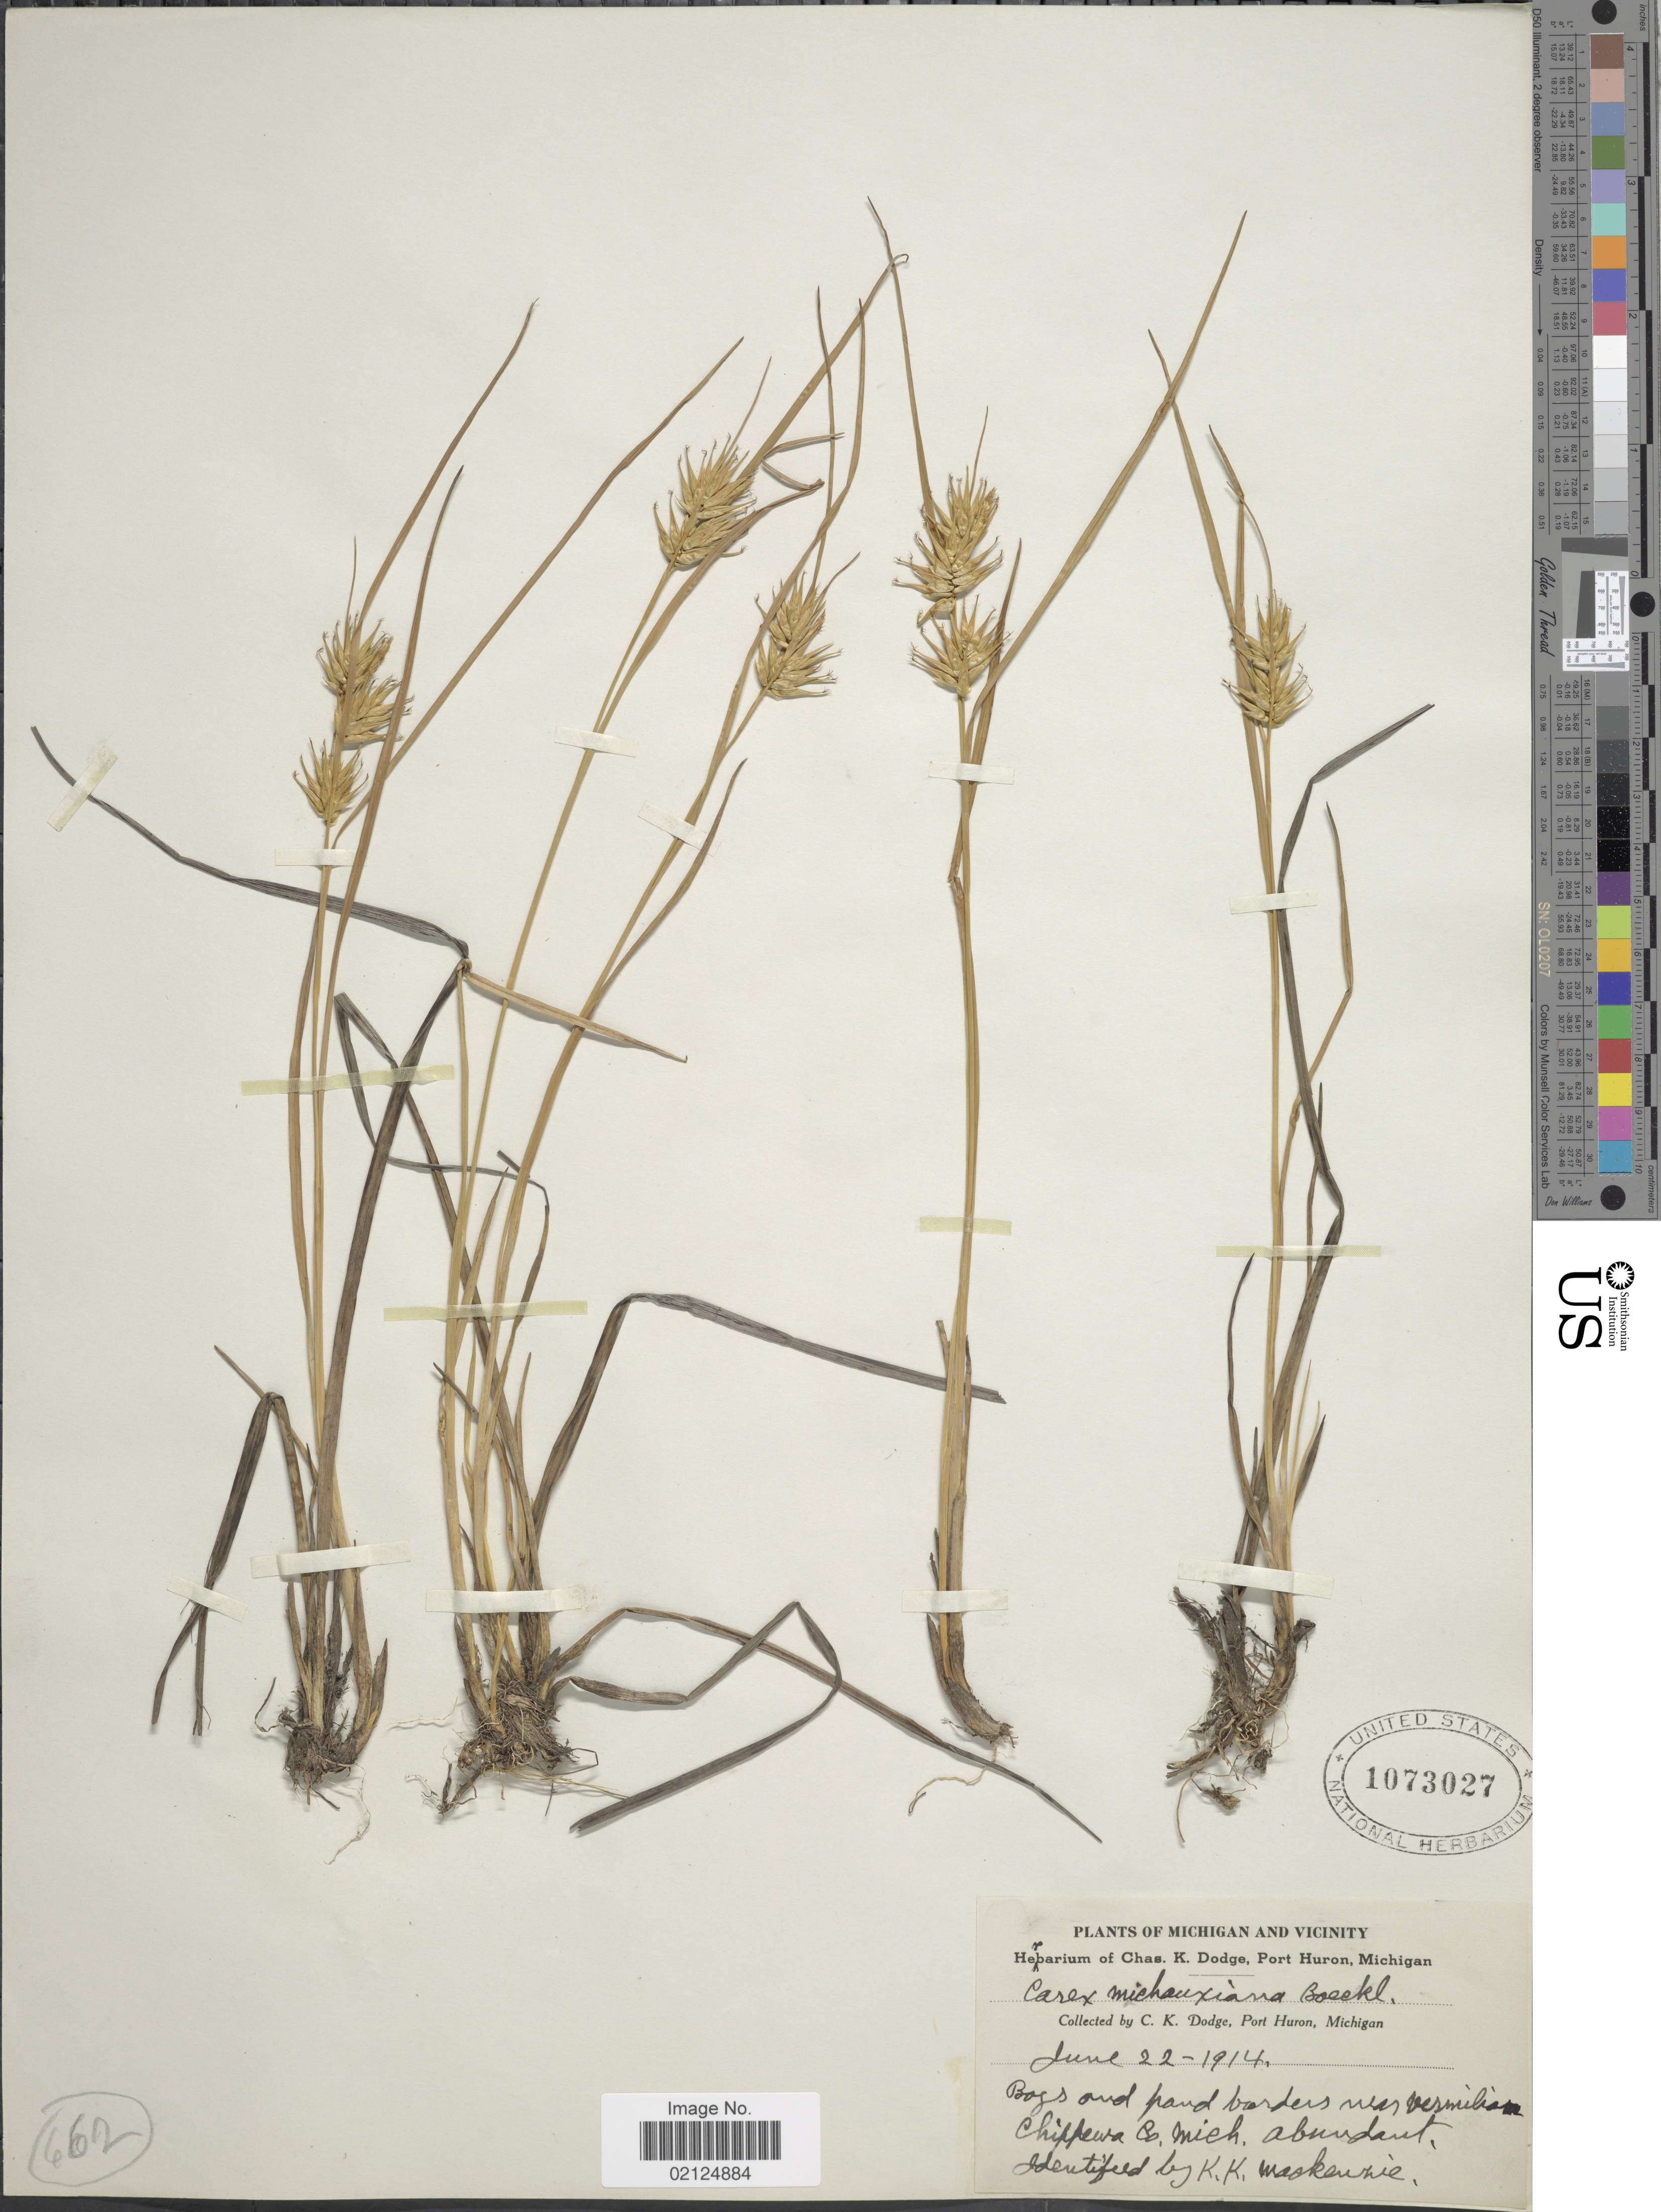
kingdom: Plantae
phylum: Tracheophyta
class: Liliopsida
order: Poales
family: Cyperaceae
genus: Carex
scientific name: Carex michauxiana subsp. michauxiana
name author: Boeckeler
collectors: C. K. Dodge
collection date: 1914-06-22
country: United States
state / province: Michigan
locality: Michigan and Vicinity, near Vermillion Chippewa Co. Mich.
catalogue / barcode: US 1073027